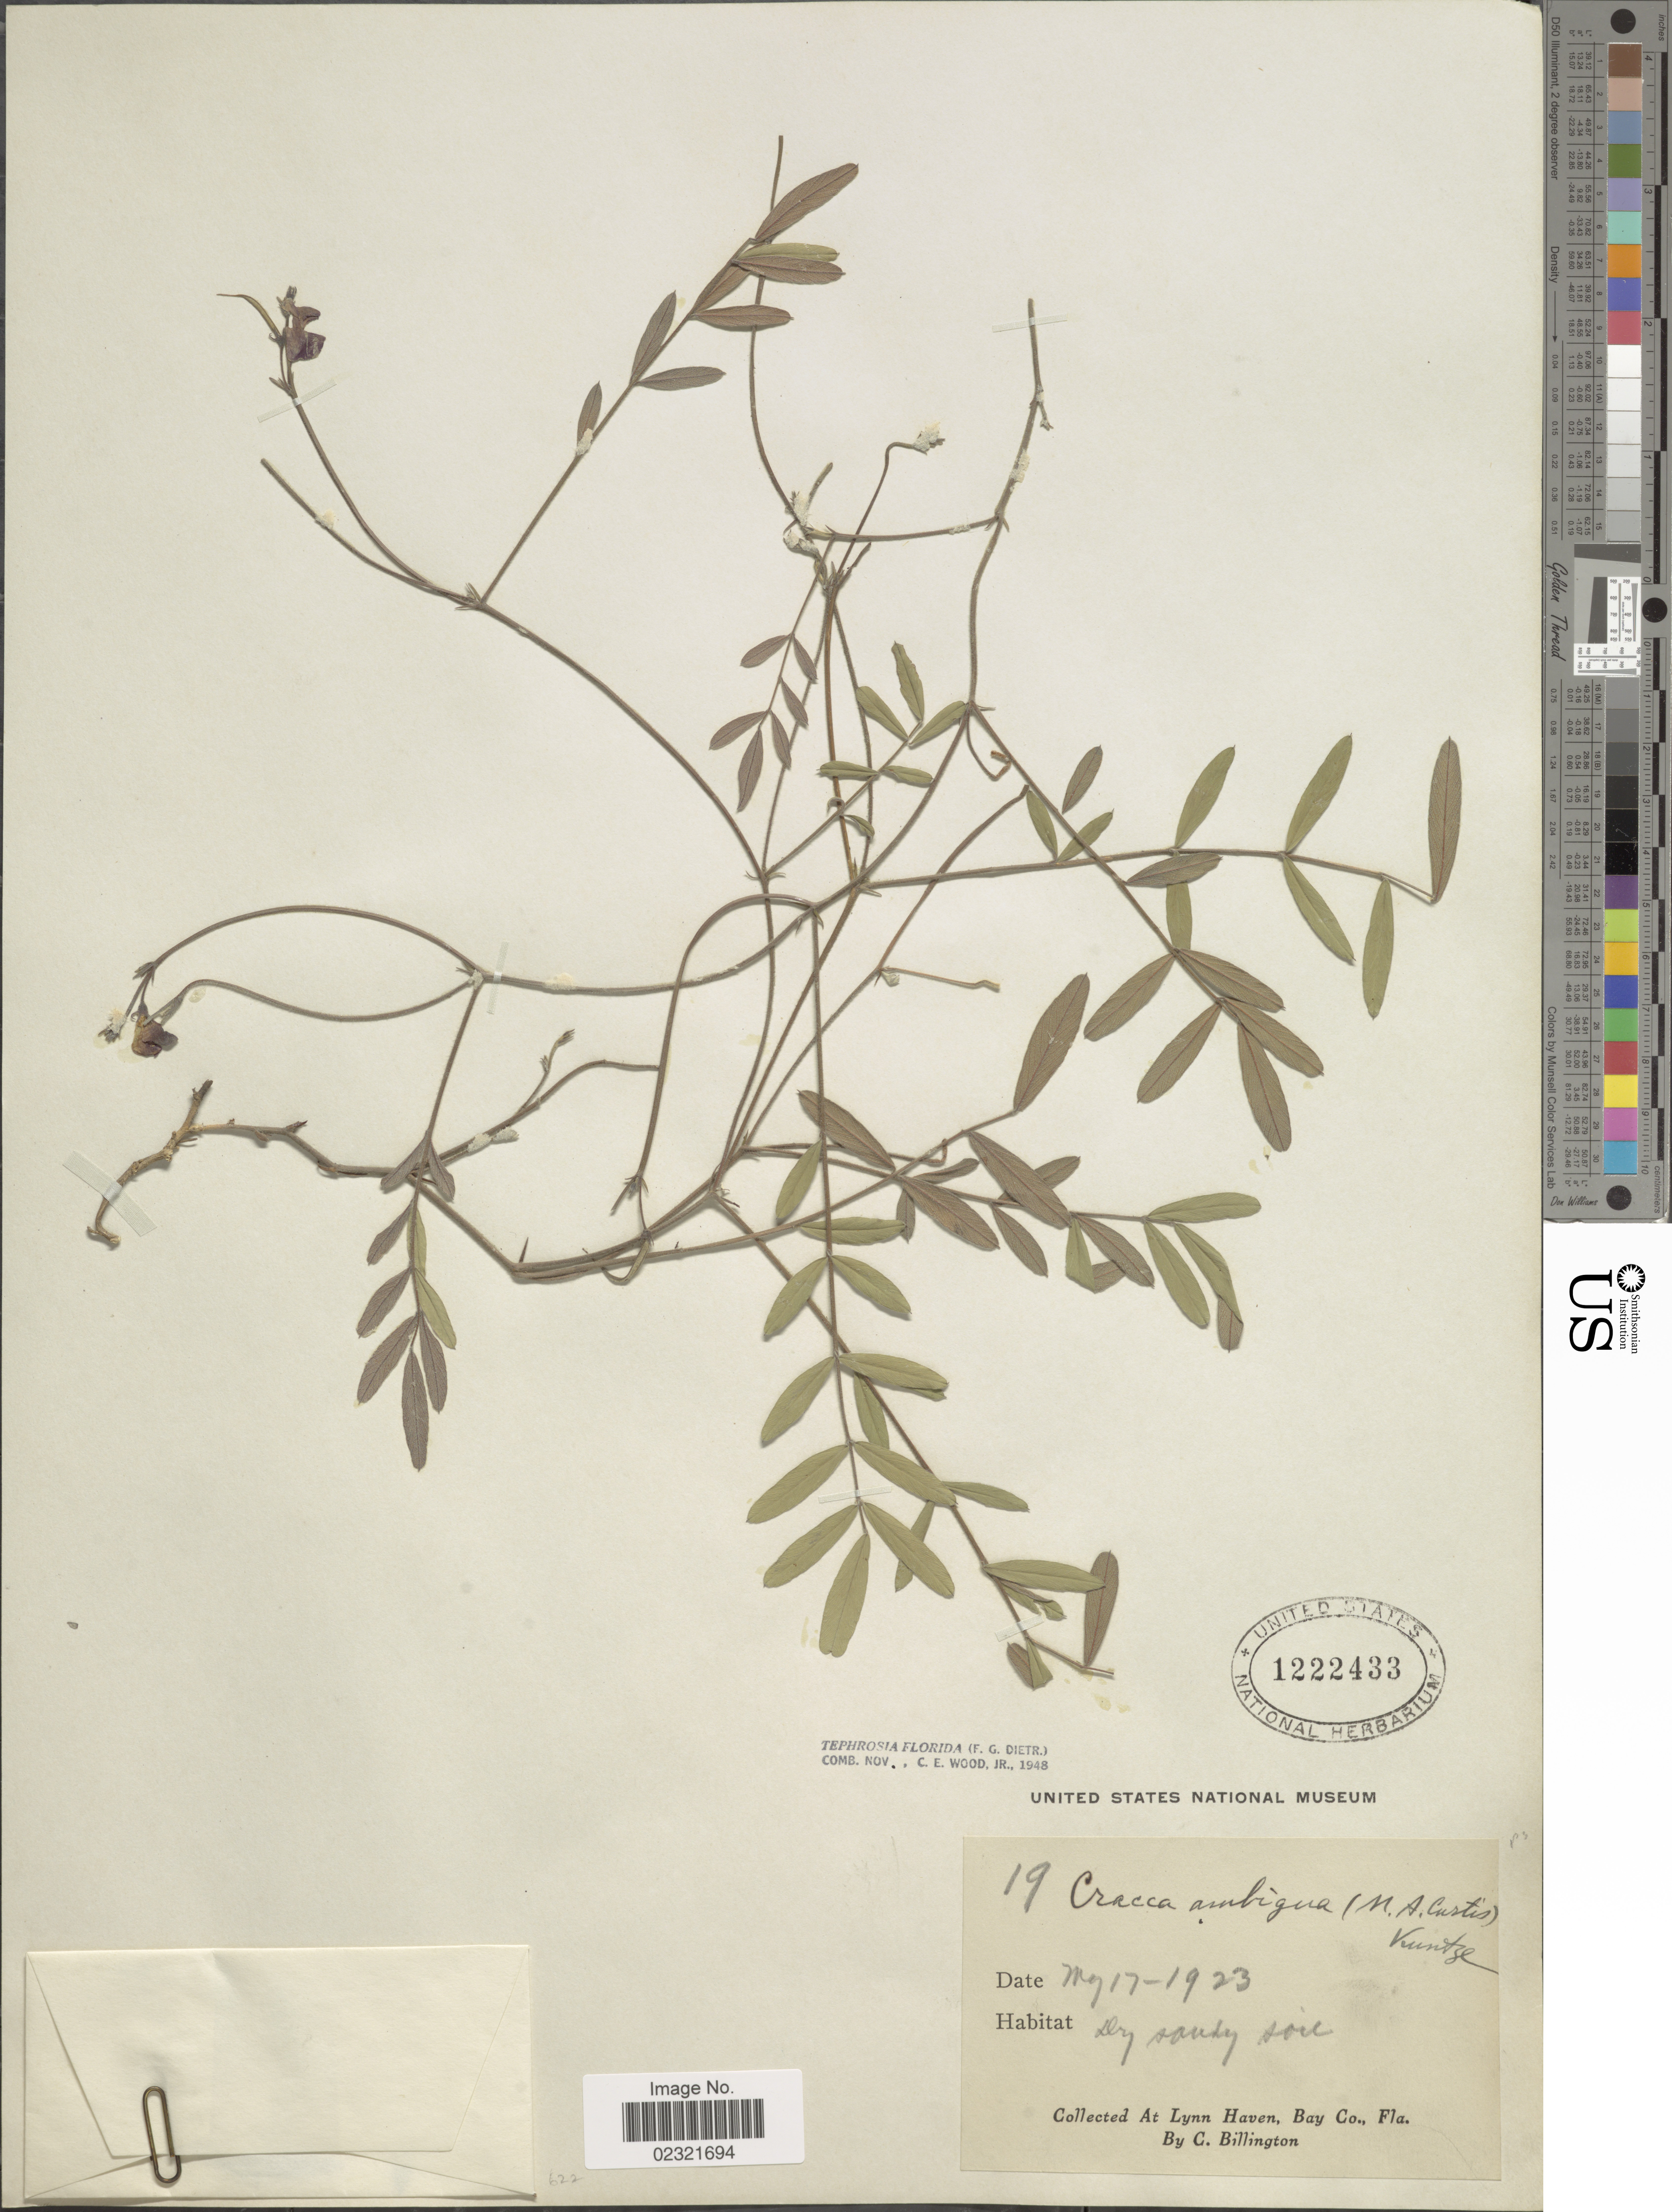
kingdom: Plantae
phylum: Tracheophyta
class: Magnoliopsida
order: Fabales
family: Fabaceae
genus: Tephrosia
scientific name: Tephrosia florida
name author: (Dietr.) C.E. Wood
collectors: C. Billington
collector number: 19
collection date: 1923-05-17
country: United States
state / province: Florida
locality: Dry sandy soil, At Lynn Haven, Bay Co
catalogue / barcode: US 1222433